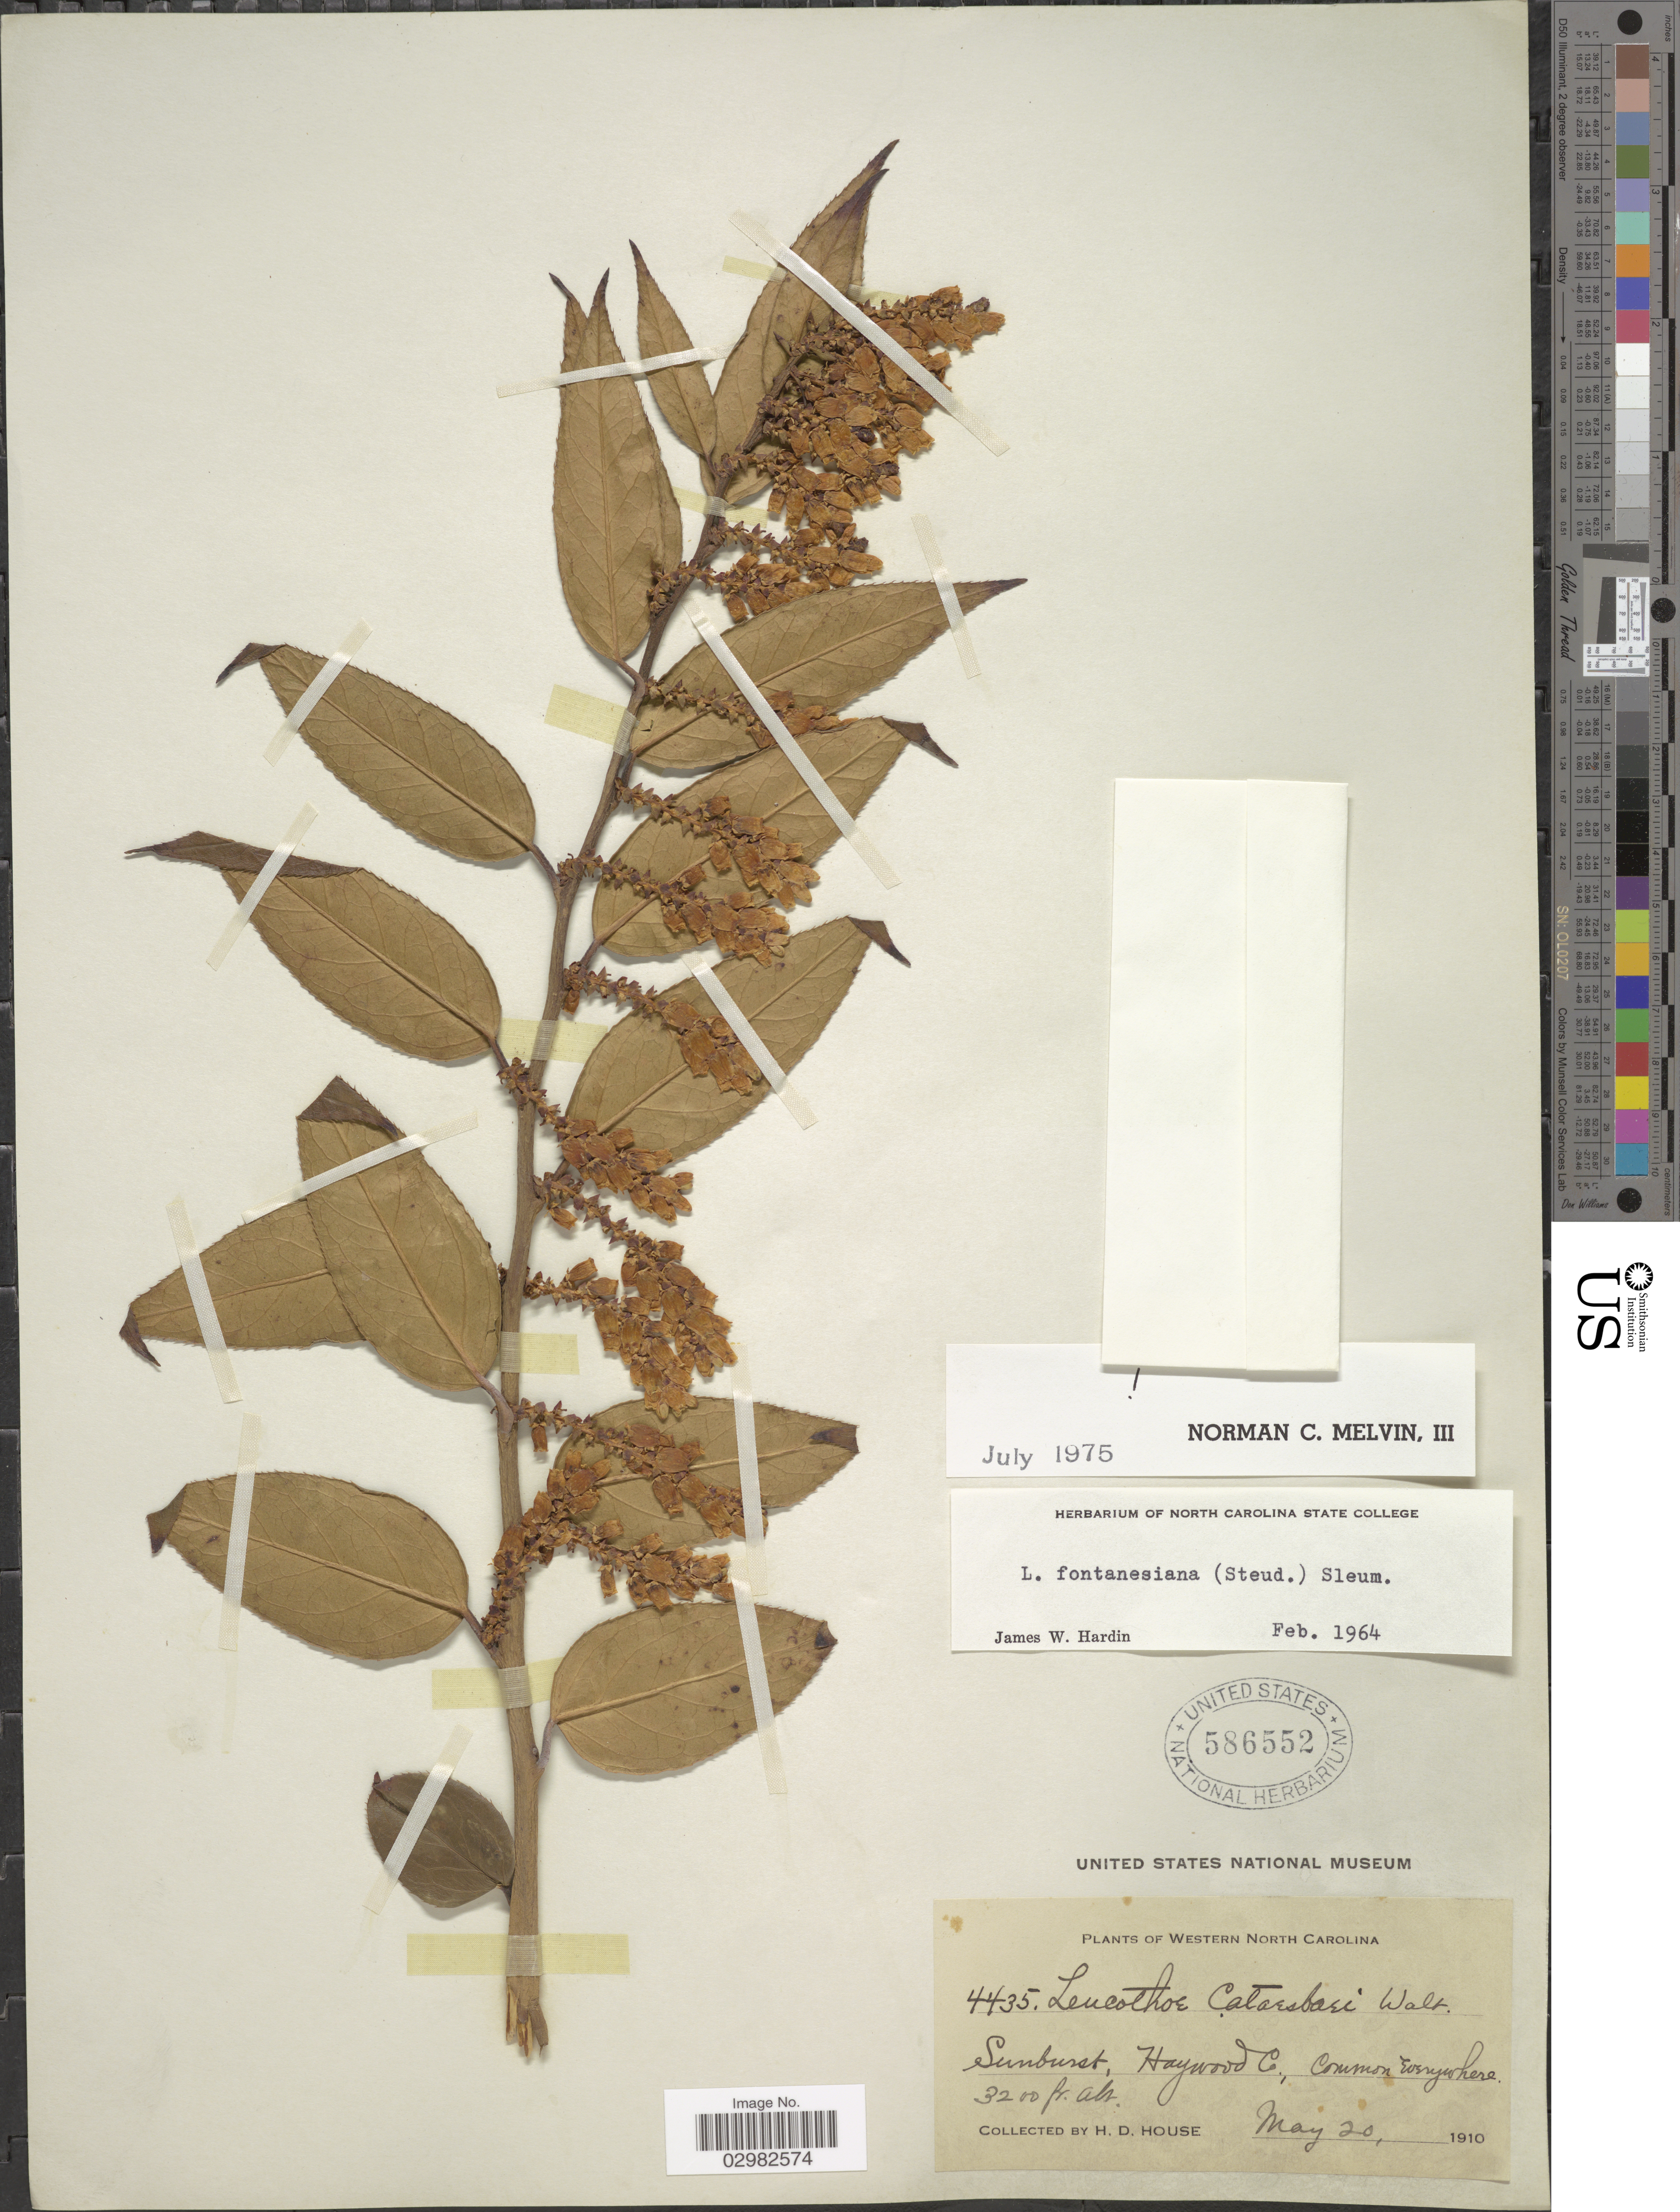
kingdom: Plantae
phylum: Tracheophyta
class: Magnoliopsida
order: Ericales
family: Ericaceae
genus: Leucothoe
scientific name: Leucothoë fontanesiana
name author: (Steud.) Sleumer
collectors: H. D. House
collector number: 4435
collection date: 1910-05-20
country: United States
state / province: North Carolina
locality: Western North Carolina, Sunburst, Haywood Co.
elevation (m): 975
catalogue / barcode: US 586552